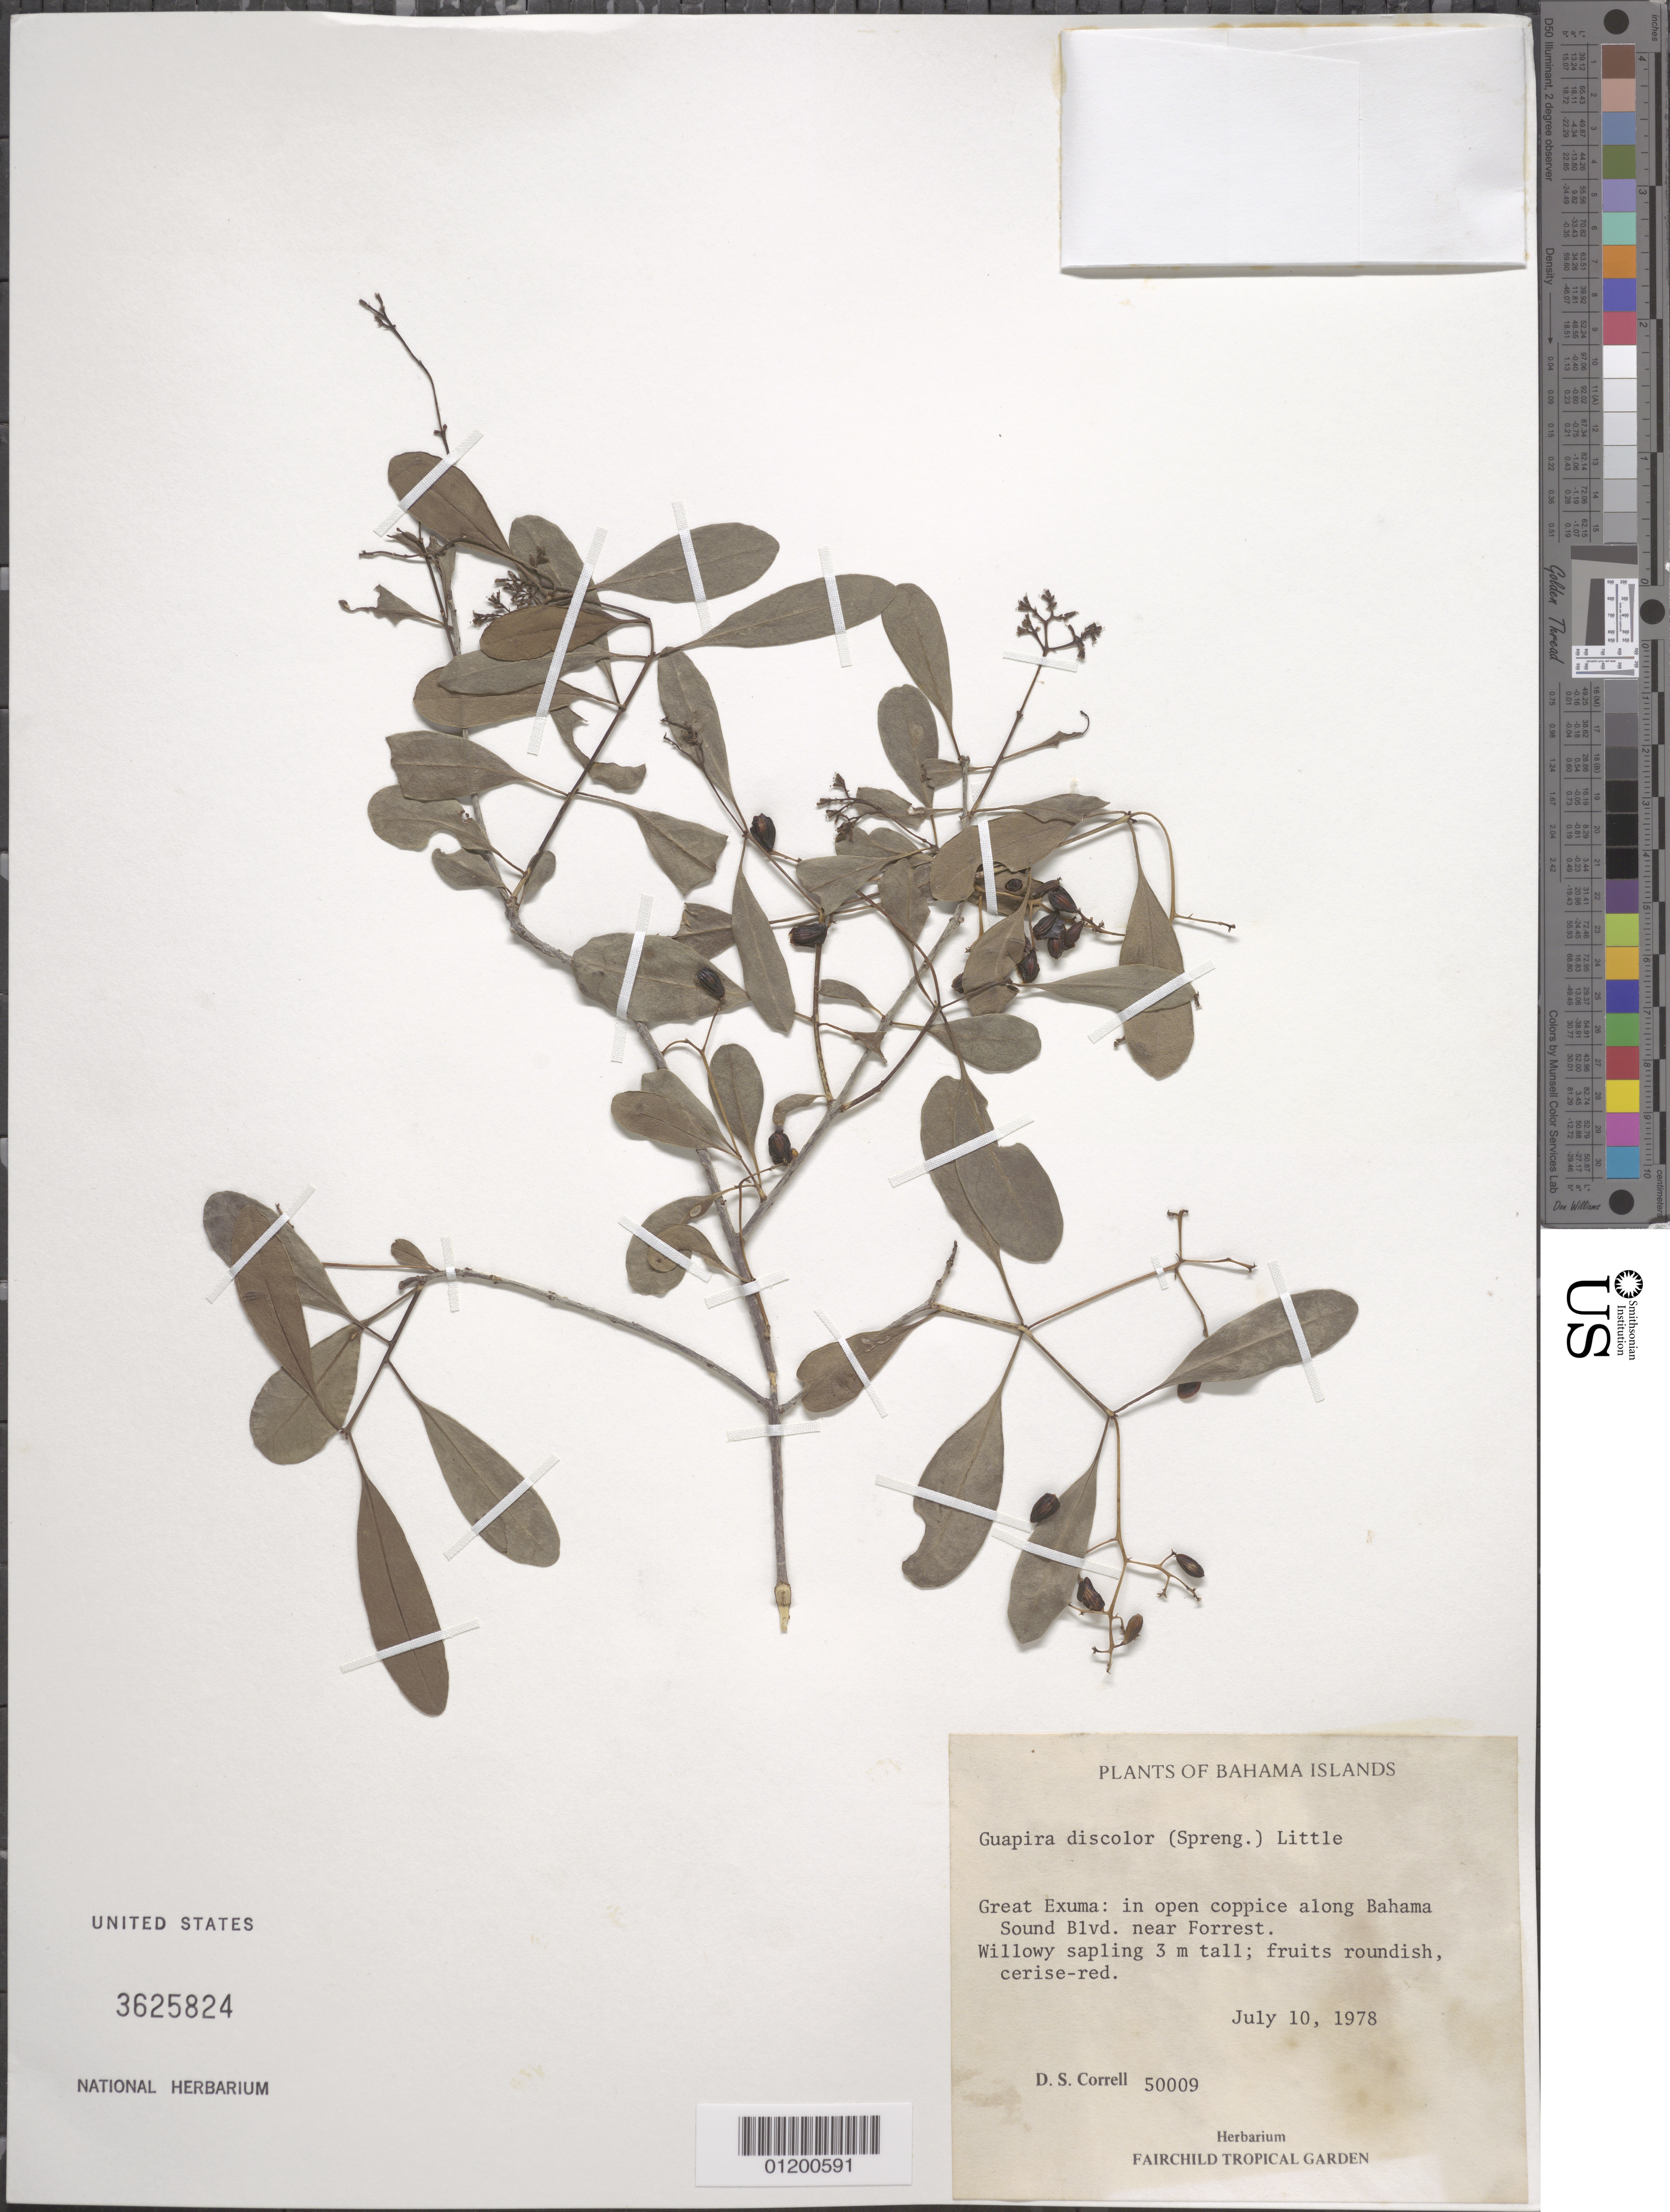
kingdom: Plantae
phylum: Tracheophyta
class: Magnoliopsida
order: Caryophyllales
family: Nyctaginaceae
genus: Guapira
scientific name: Guapira discolor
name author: (Spreng.) Little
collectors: D. S. Correll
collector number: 50009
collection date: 1978-07-10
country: Bahamas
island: Great Exuma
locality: In open coppice along Bahama Sound Blvd. near Forrest.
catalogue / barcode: US 3625824